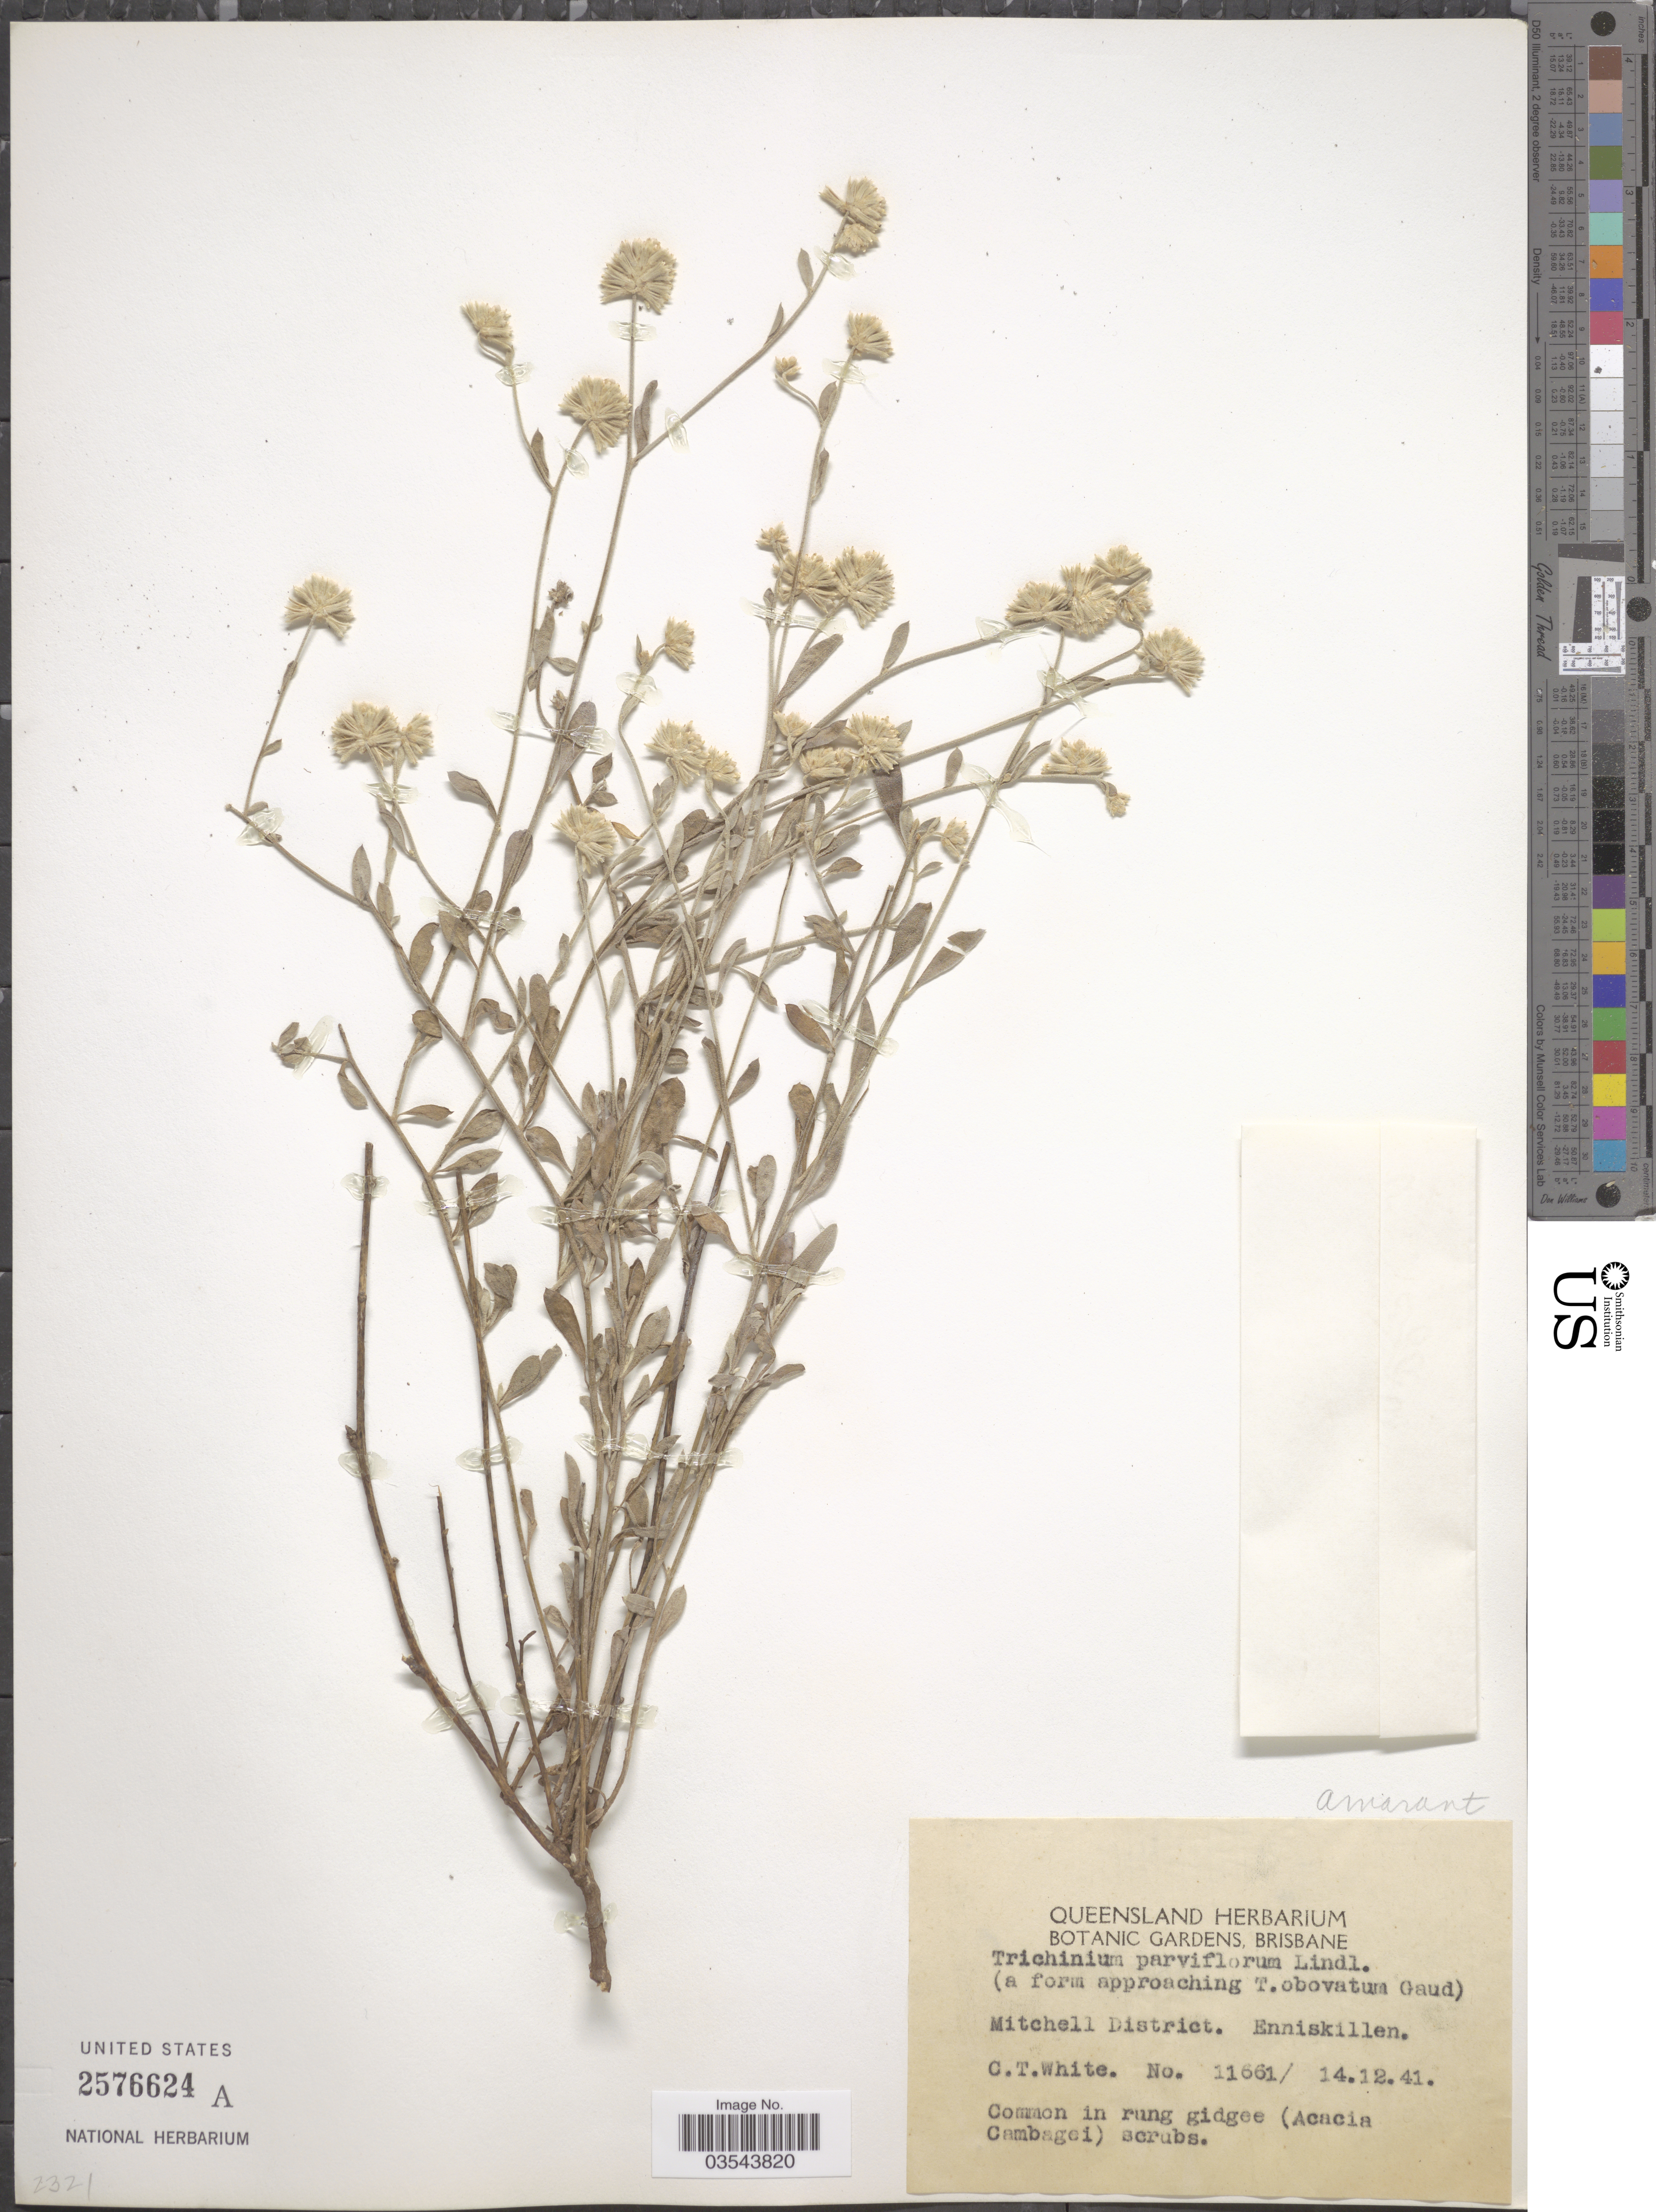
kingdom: Plantae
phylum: Tracheophyta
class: Magnoliopsida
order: Caryophyllales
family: Amaranthaceae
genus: Ptilotus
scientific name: Ptilotus parvifolius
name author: F. Muell.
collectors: C. T. White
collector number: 11661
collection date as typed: Transcribed d/m/y: 14/12/41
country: Australia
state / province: Queensland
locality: Mitchell District. Enniskillen.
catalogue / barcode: US 2576624A